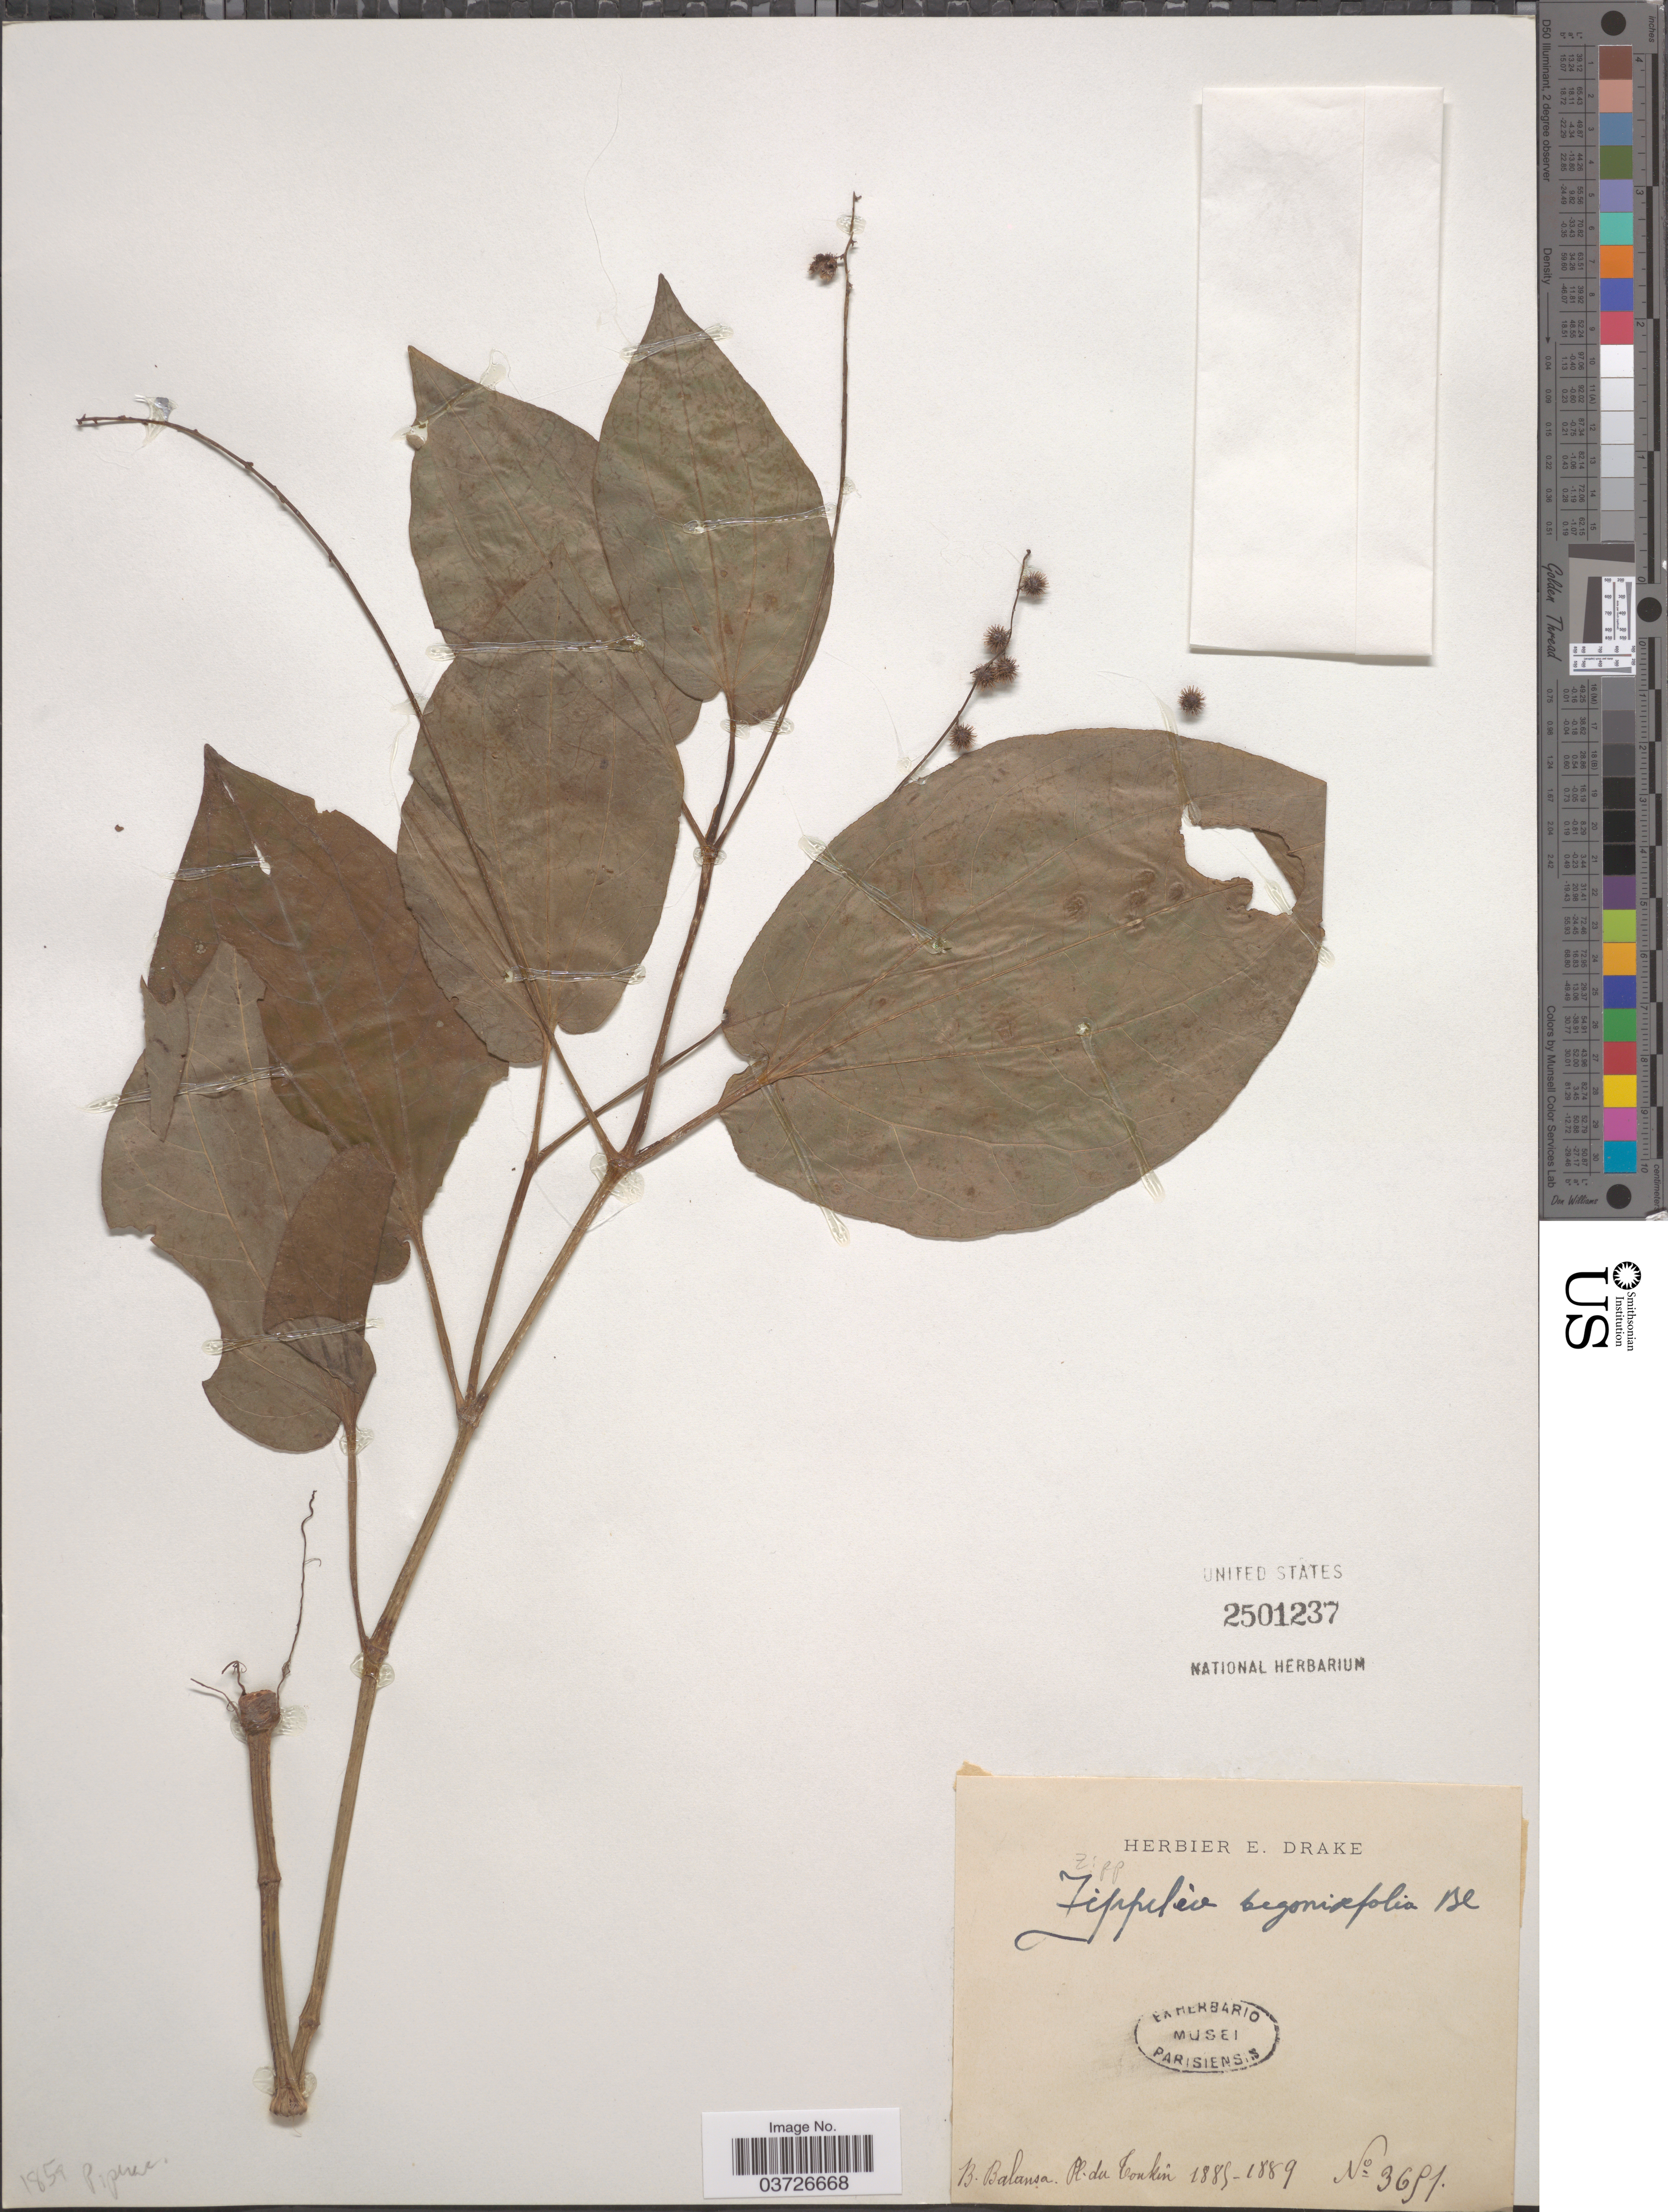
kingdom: Plantae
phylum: Tracheophyta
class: Magnoliopsida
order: Piperales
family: Piperaceae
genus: Zippelia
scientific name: Zippelia begoniifolia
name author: Blume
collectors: B. Balansa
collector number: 3651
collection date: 1885/1889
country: Vietnam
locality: Tonkin.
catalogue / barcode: US 2501237